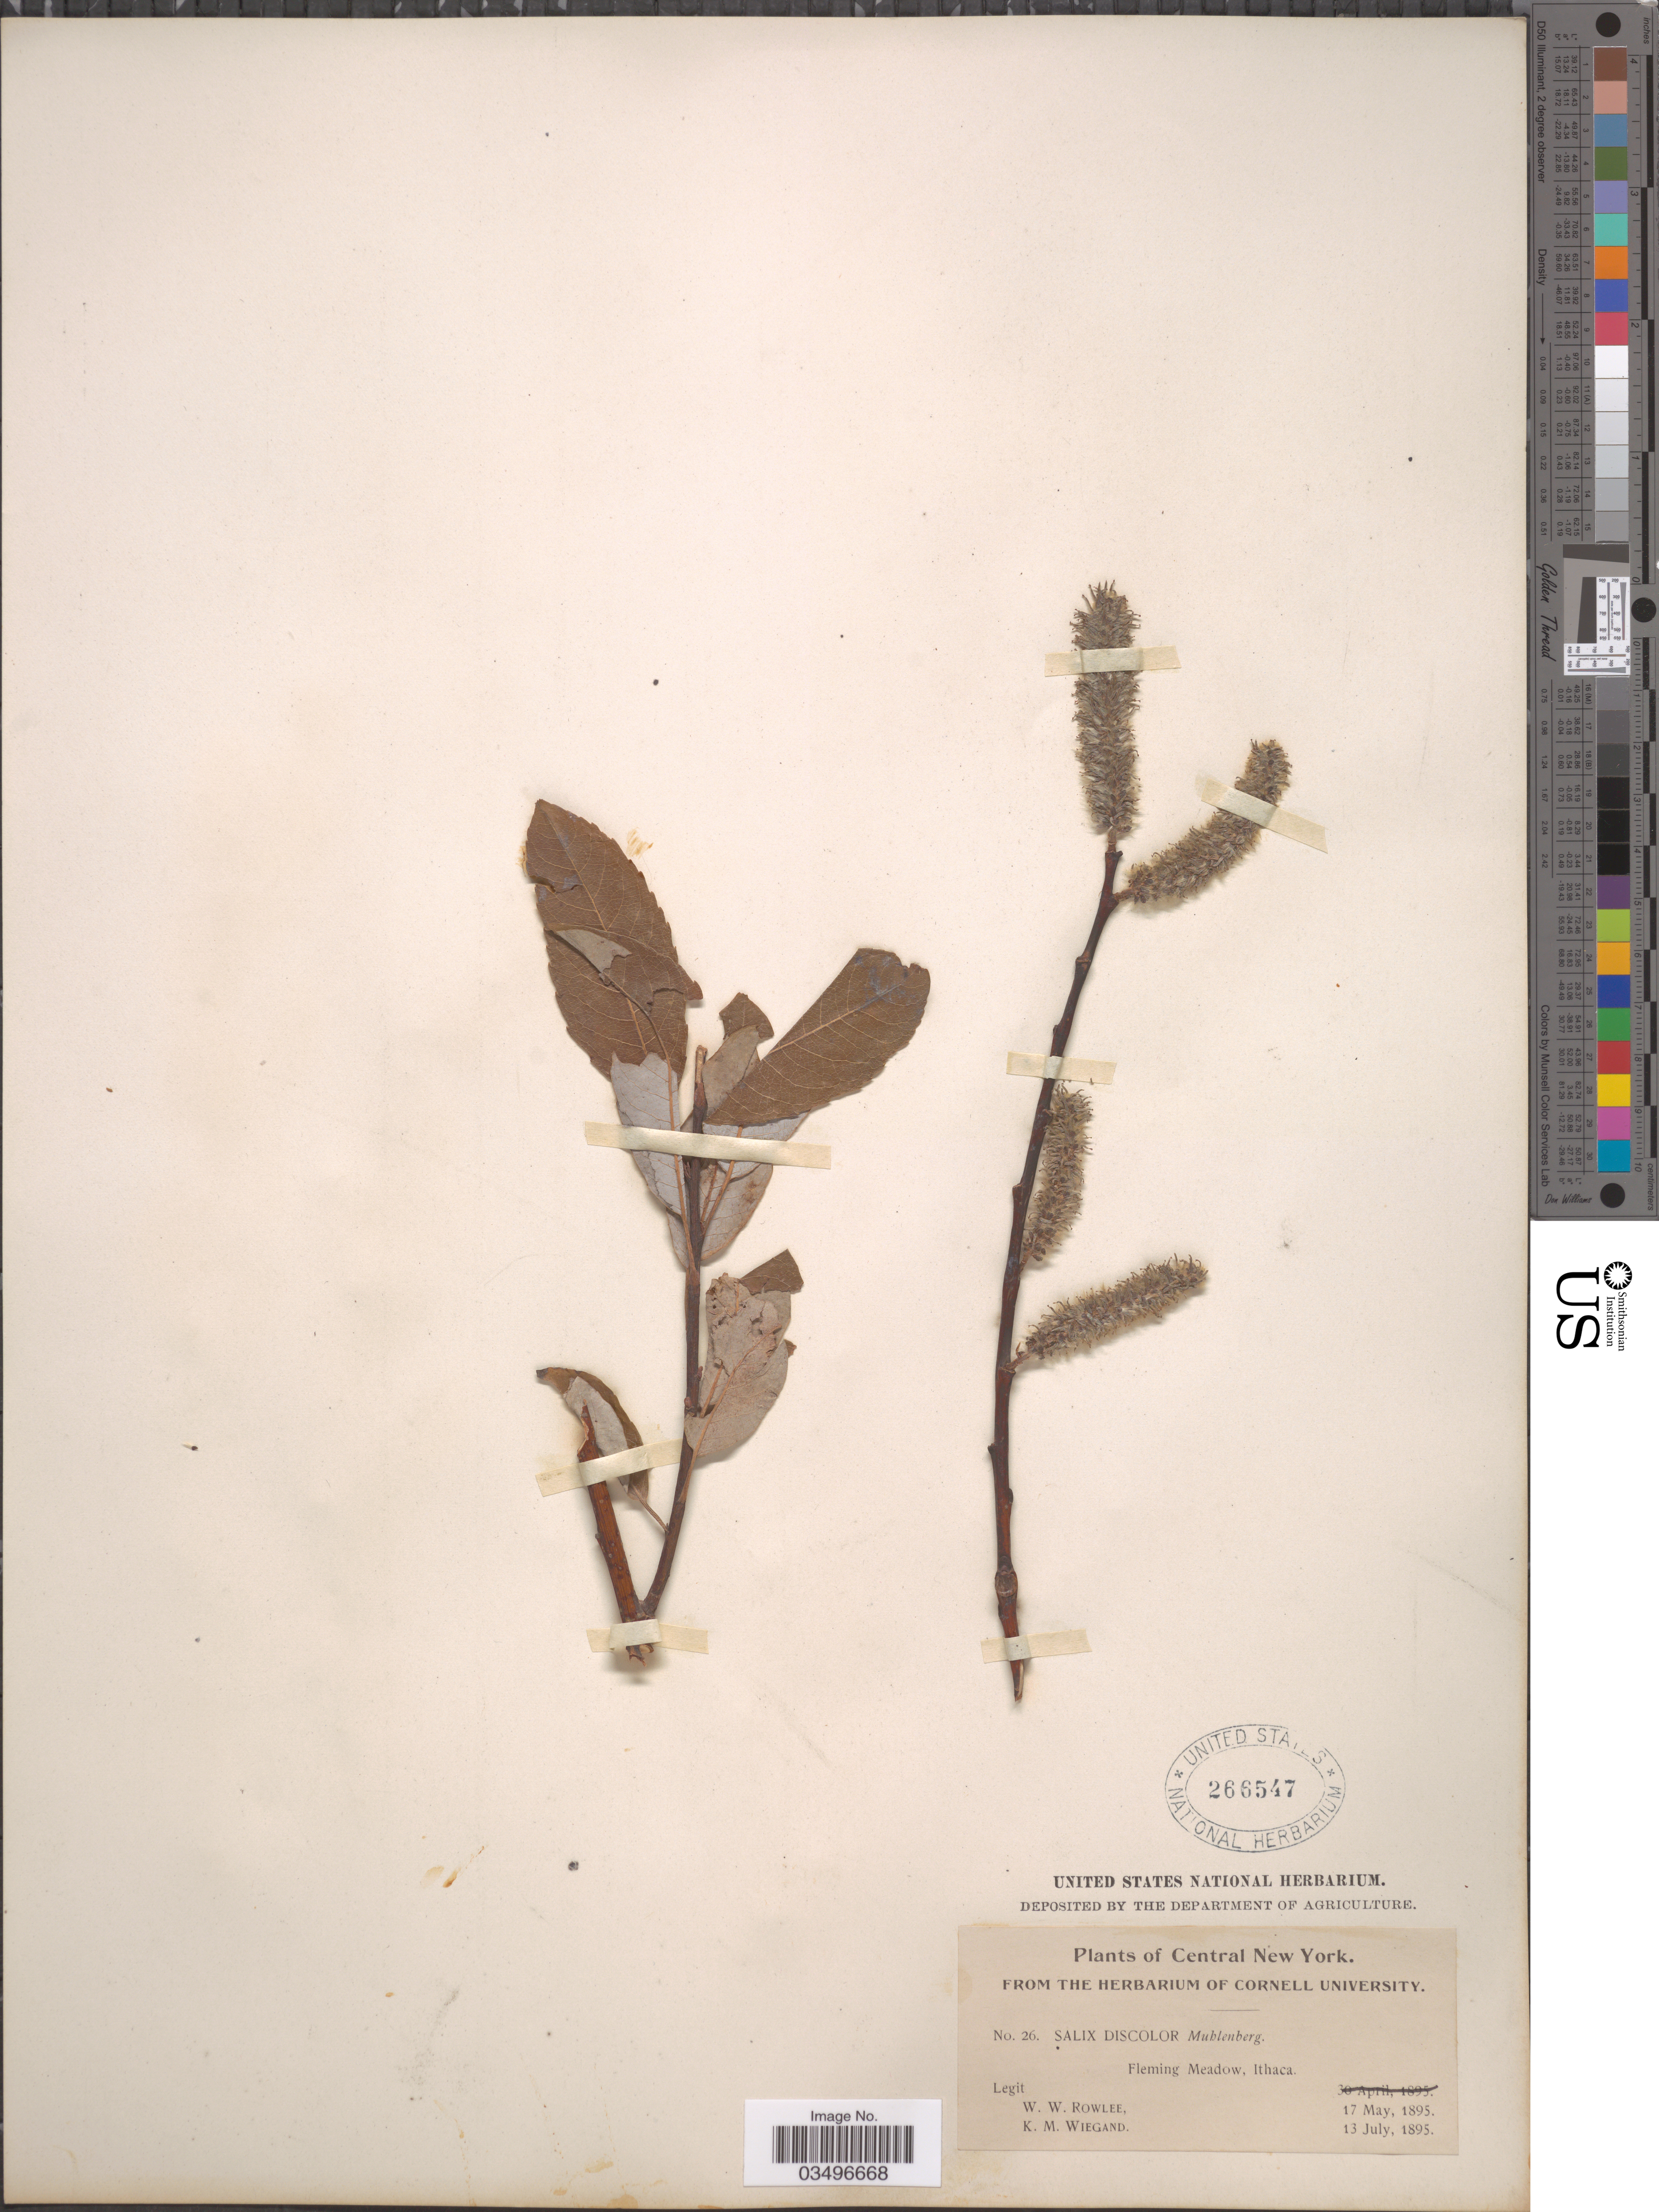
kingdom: Plantae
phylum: Tracheophyta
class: Magnoliopsida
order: Malpighiales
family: Salicaceae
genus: Salix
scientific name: Salix discolor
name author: Muhl.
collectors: W. W. Rowlee & K. M. Wiegand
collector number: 26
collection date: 1895-05-17/1895-07-13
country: United States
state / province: New York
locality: Central New York. Fleming Meadow, Ithaca.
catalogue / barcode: US 266547